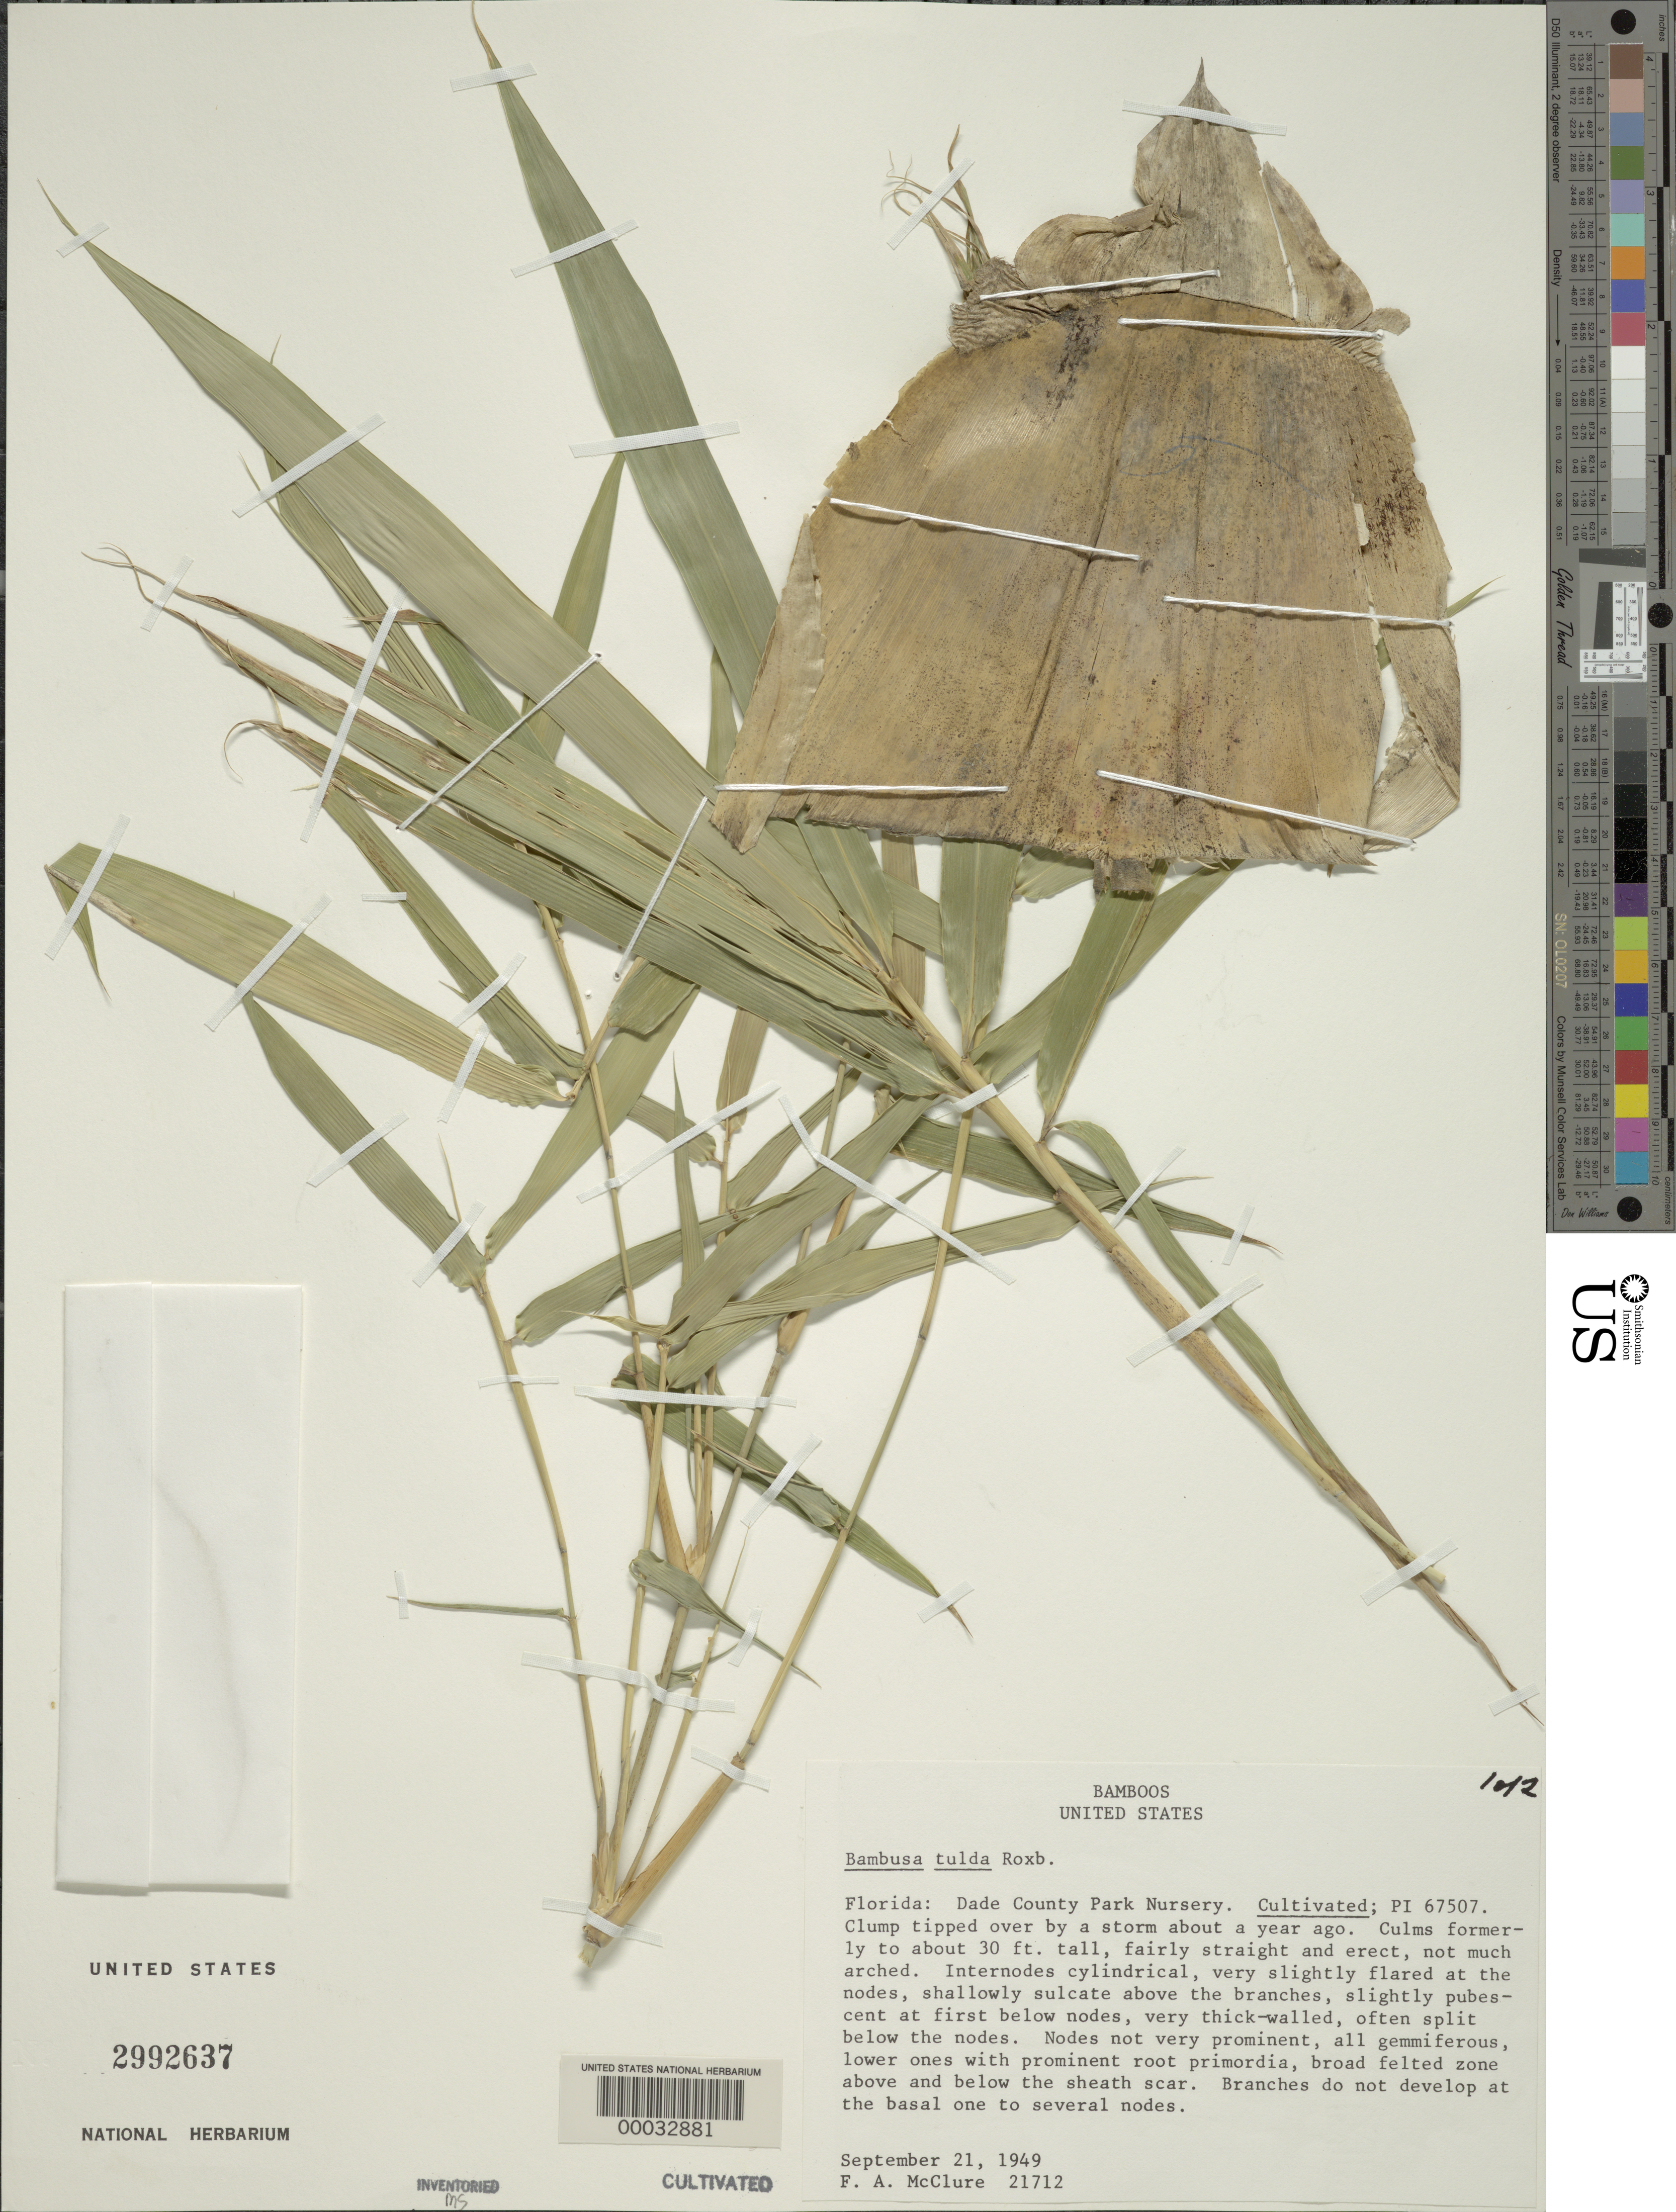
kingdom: Plantae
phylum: Tracheophyta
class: Liliopsida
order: Poales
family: Poaceae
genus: Bambusa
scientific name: Bambusa tulda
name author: Roxb.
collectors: F. A. McClure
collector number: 21712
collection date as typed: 21 Sep 1949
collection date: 1949-09-21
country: United States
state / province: Florida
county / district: Dade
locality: Dade county park nursery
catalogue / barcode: US 2992637